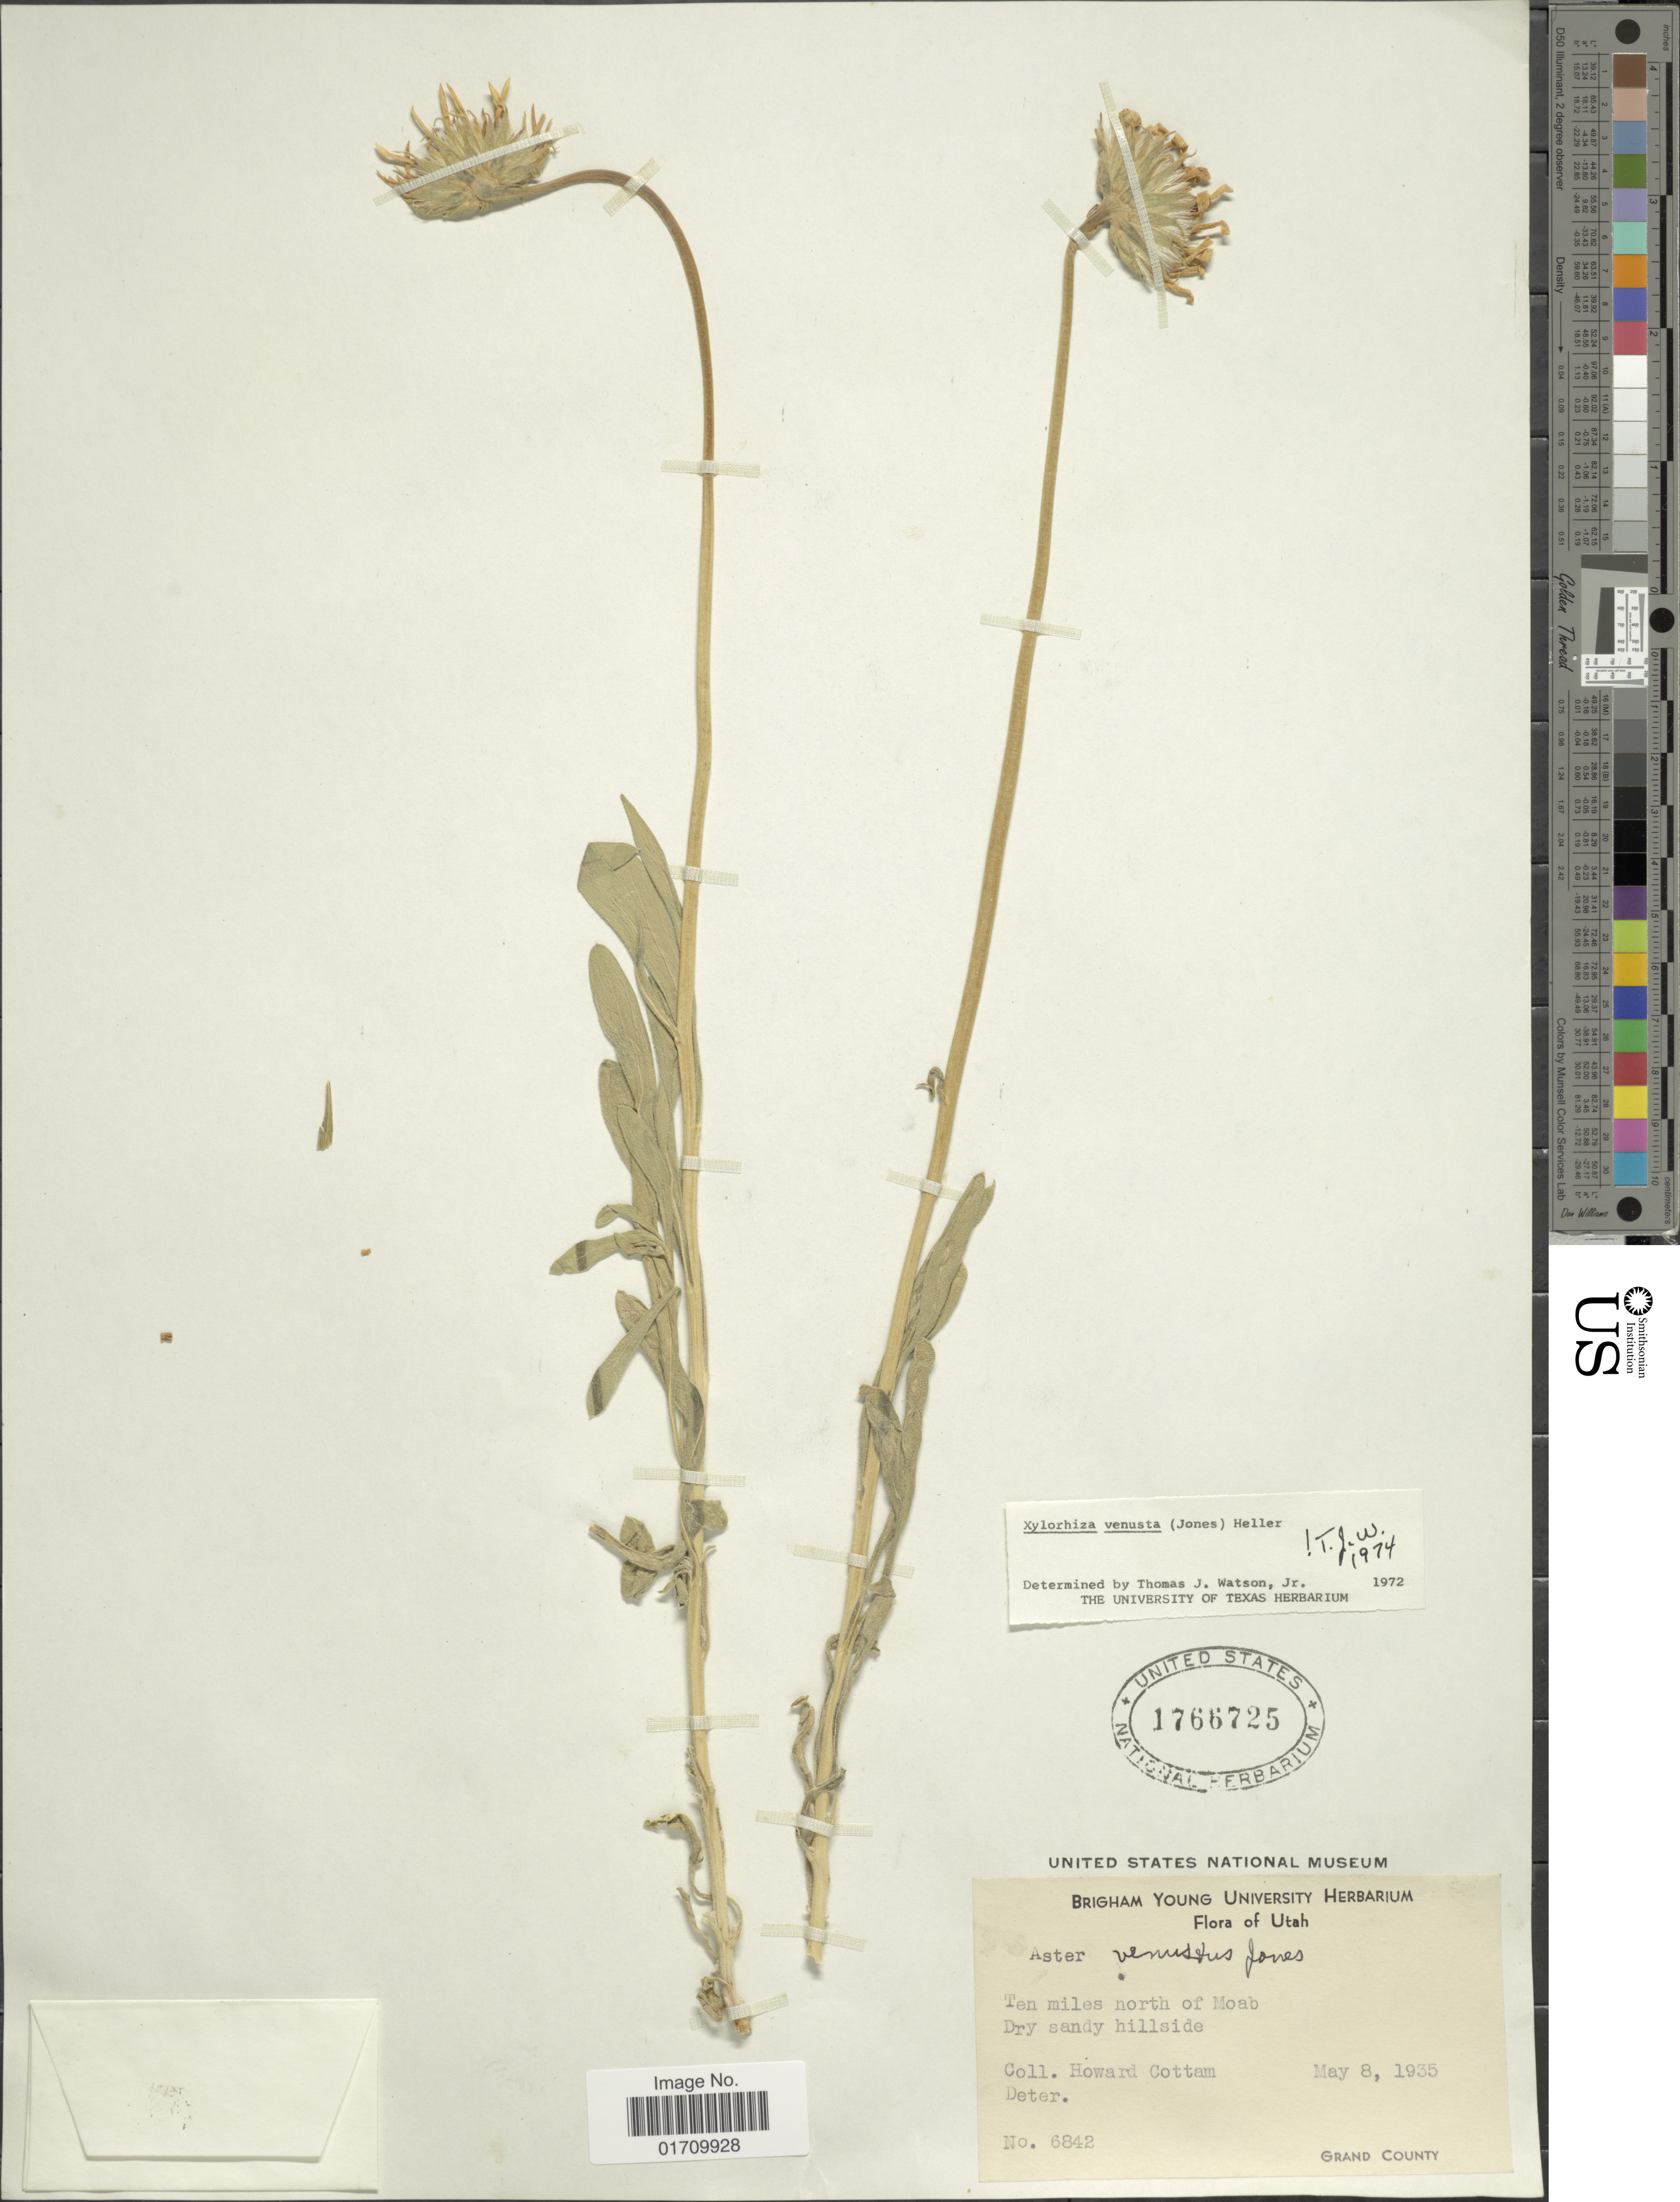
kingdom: Plantae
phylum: Tracheophyta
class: Magnoliopsida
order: Asterales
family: Asteraceae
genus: Xylorhiza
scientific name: Xylorhiza venusta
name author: (M.E. Jones) A. Heller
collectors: H. Cottam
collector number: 6842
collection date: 1935-05-08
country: United States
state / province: Utah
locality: Ten miles north of Moab, Grand County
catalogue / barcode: US 1766725